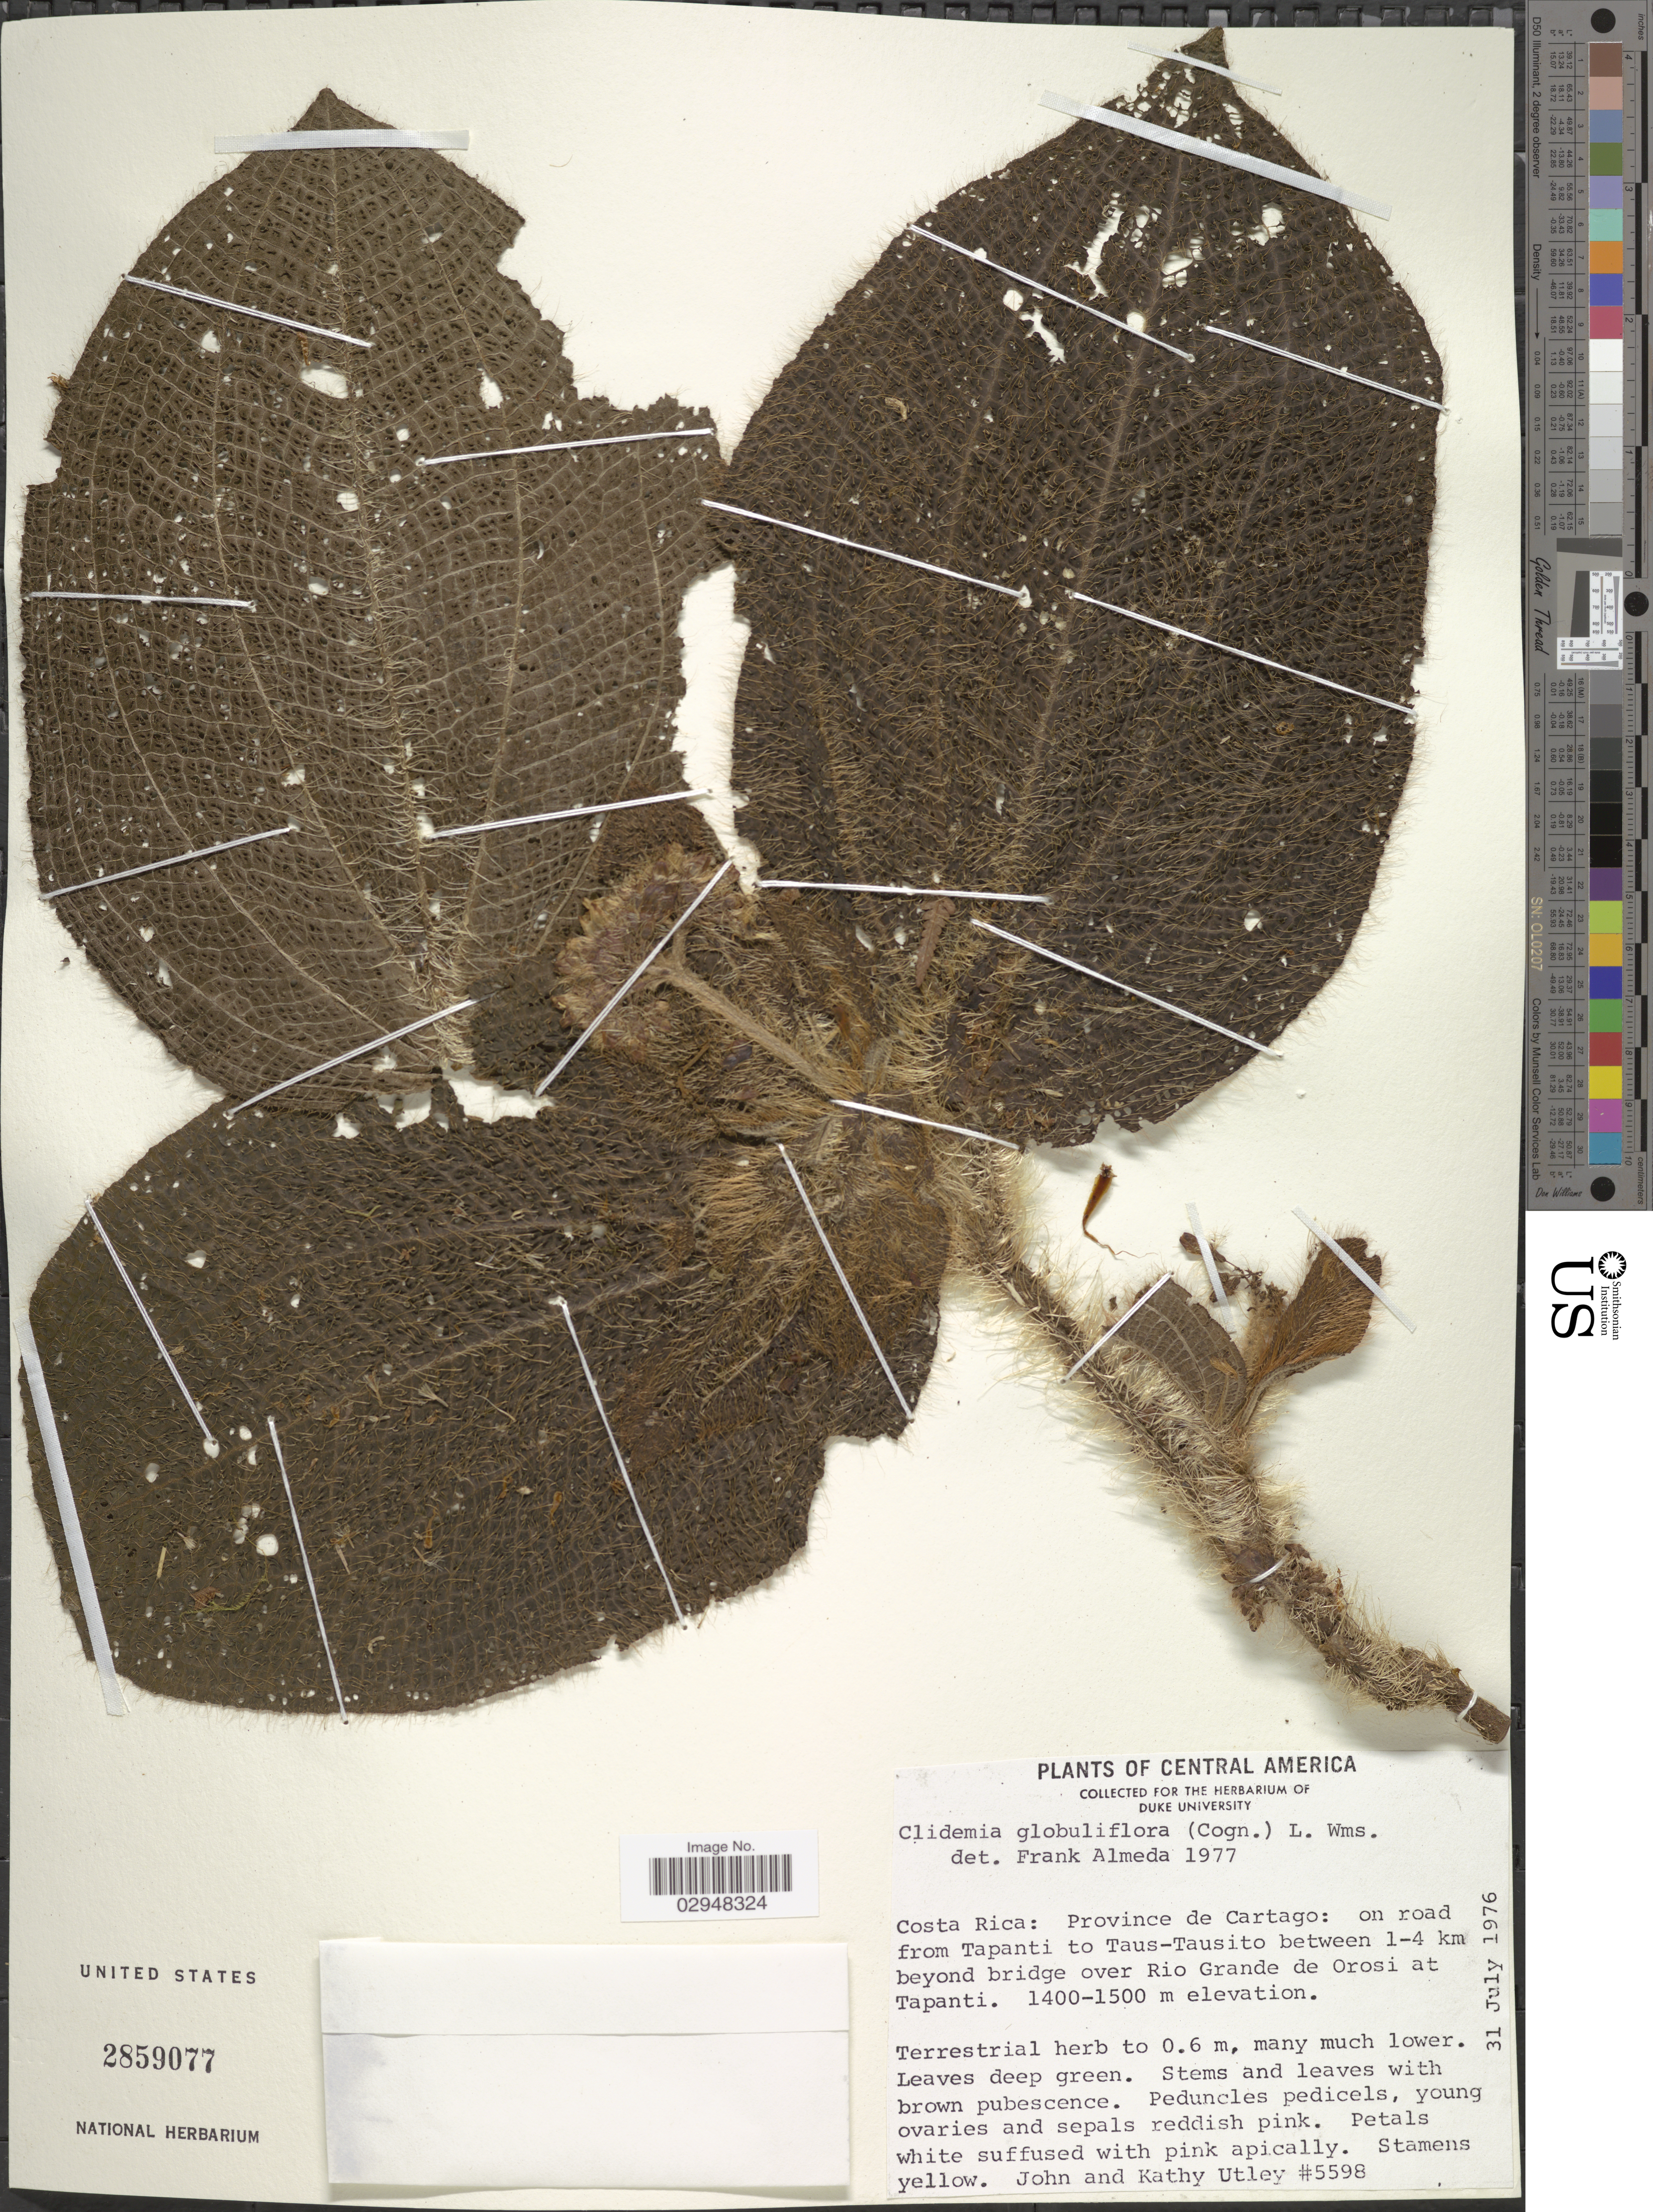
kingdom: Plantae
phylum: Tracheophyta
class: Magnoliopsida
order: Myrtales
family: Melastomataceae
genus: Clidemia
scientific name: Clidemia spectabilis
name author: Gleason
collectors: J. F. Utley & K. Burt-Utley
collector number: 5598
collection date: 1976-07-31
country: Costa Rica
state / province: Cartago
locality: On road from Tapanti to Taus-Tausito between 1-4 km beyond bridge over Rio Grande de Orosi at Tapanti.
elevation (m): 1400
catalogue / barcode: US 2859077